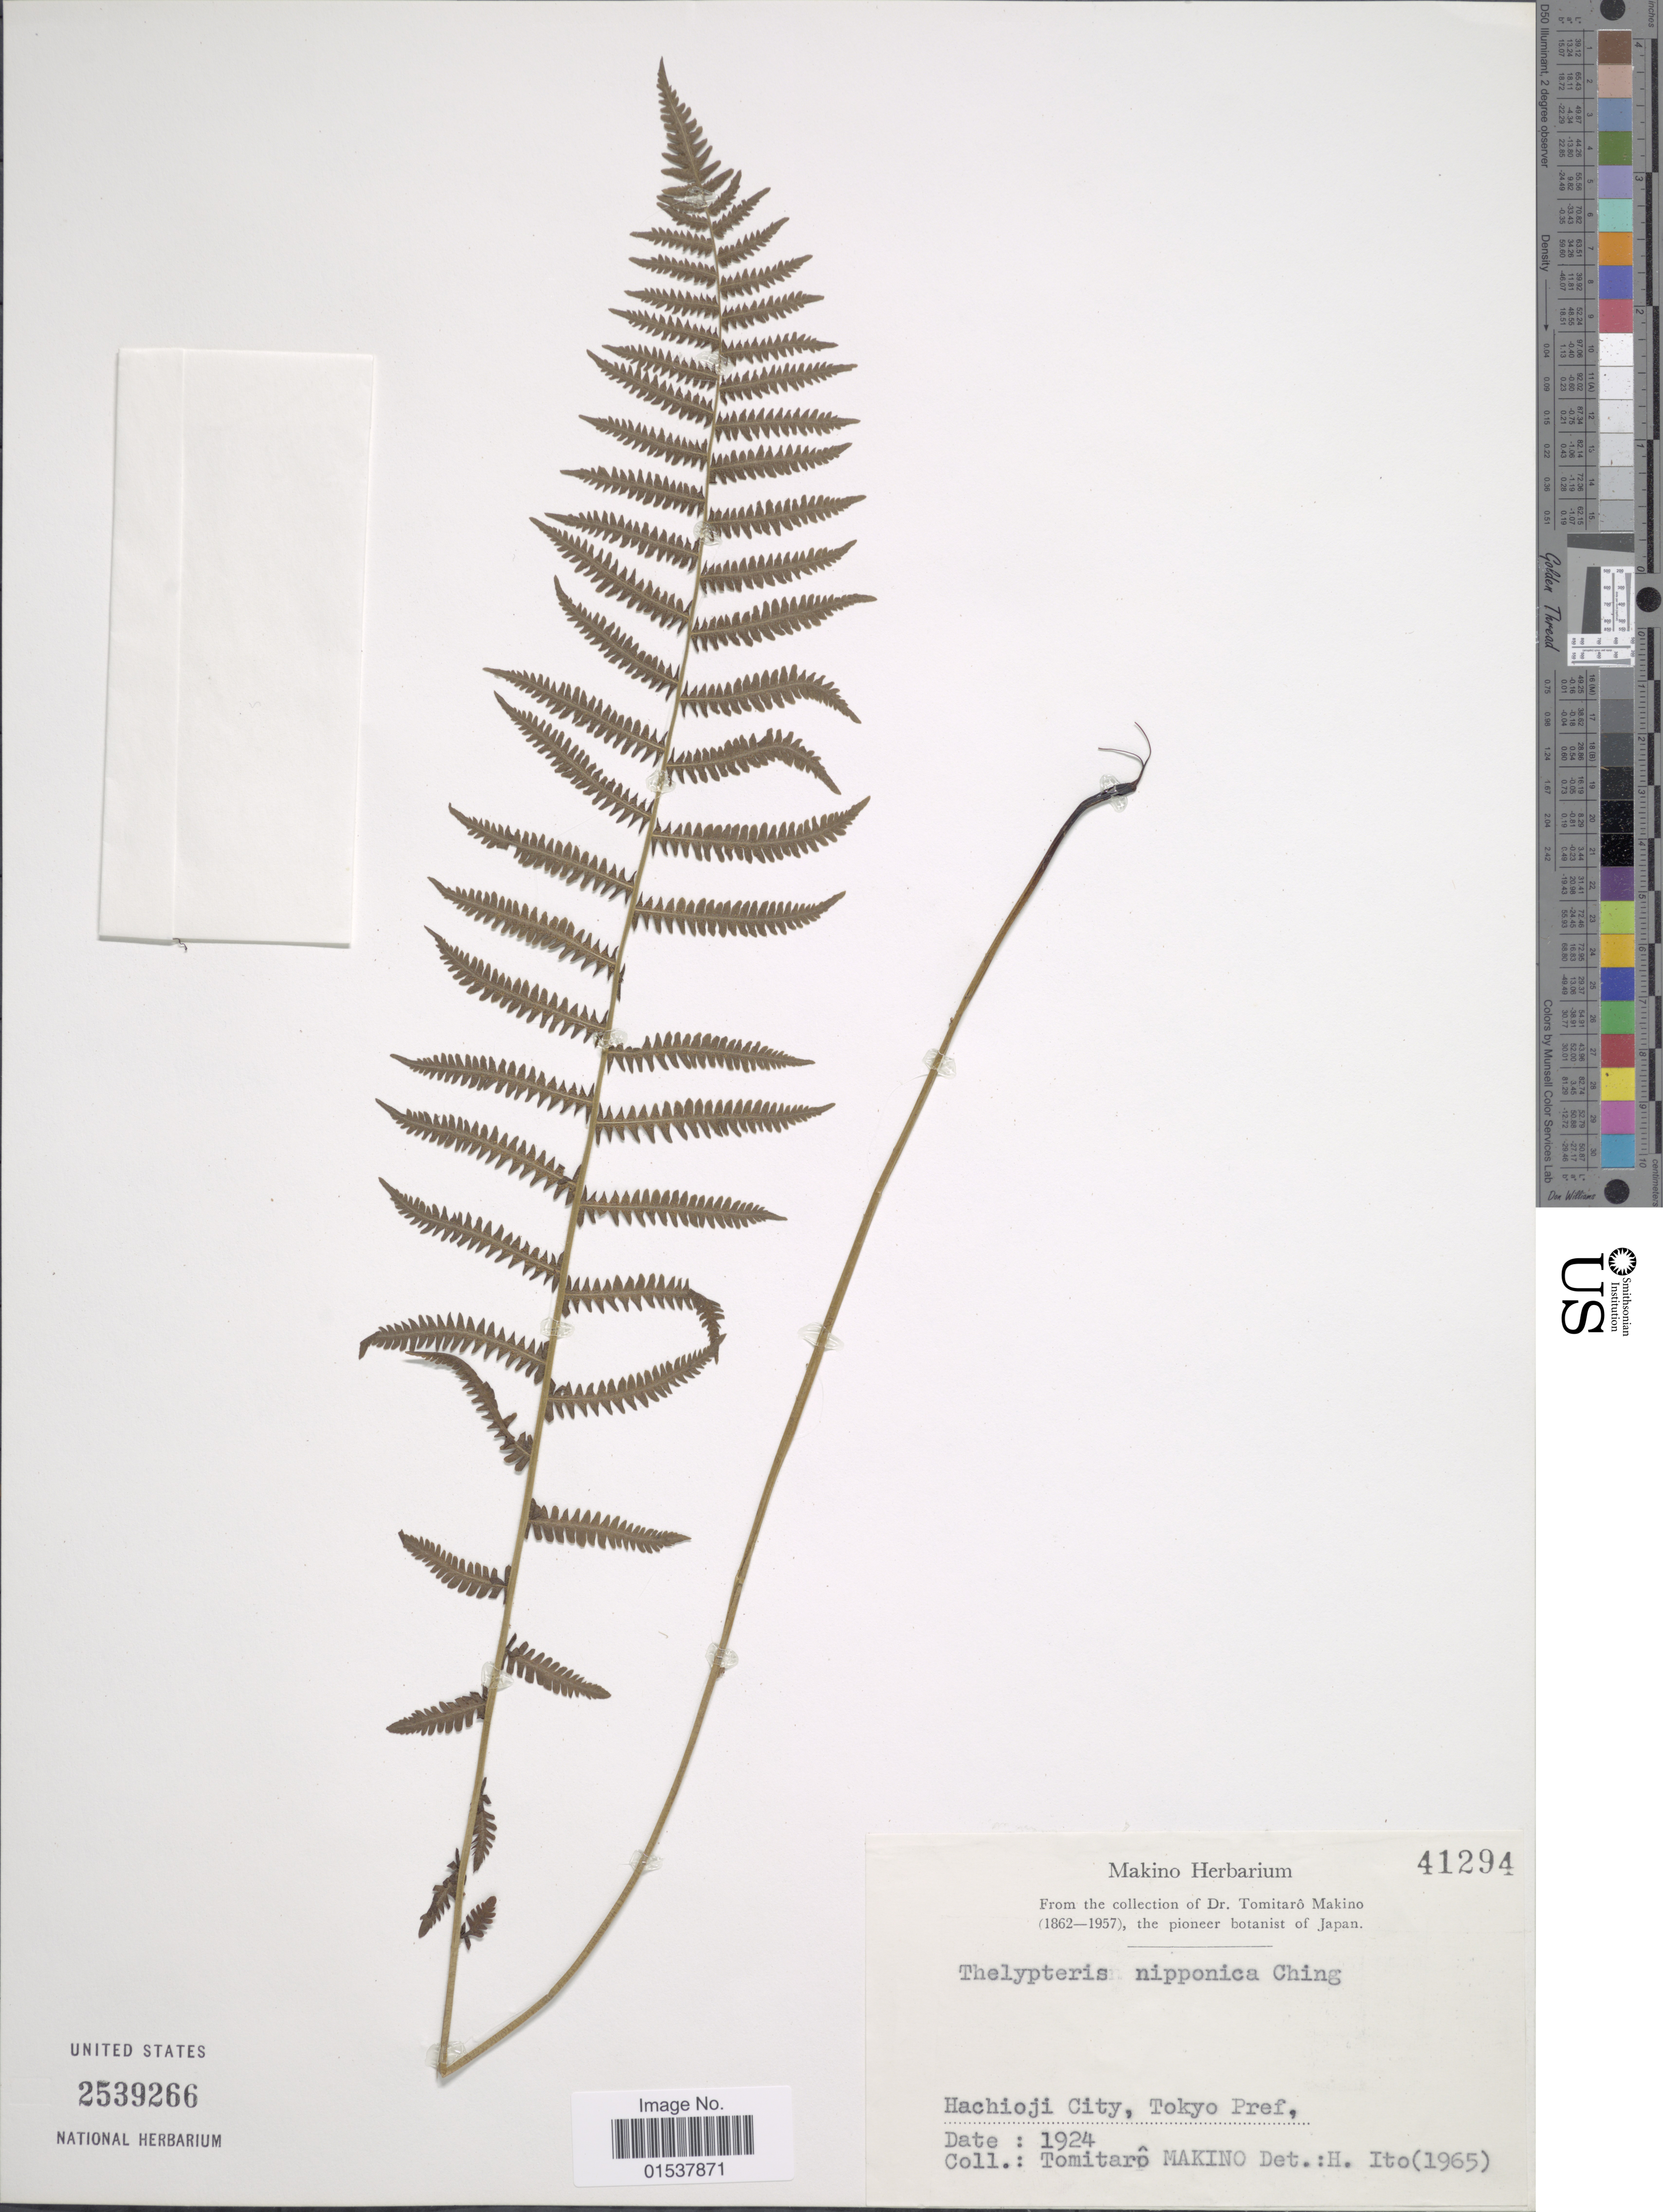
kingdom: Plantae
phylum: Tracheophyta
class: Polypodiopsida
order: Polypodiales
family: Thelypteridaceae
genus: Parathelypteris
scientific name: Parathelypteris nipponica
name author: (Franch. & Sav.) Ching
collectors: T. Makino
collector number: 41294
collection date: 1924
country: Japan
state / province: Tokyo, Federal City of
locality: Hachioji City, Tokyo Pref.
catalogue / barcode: US 2539266